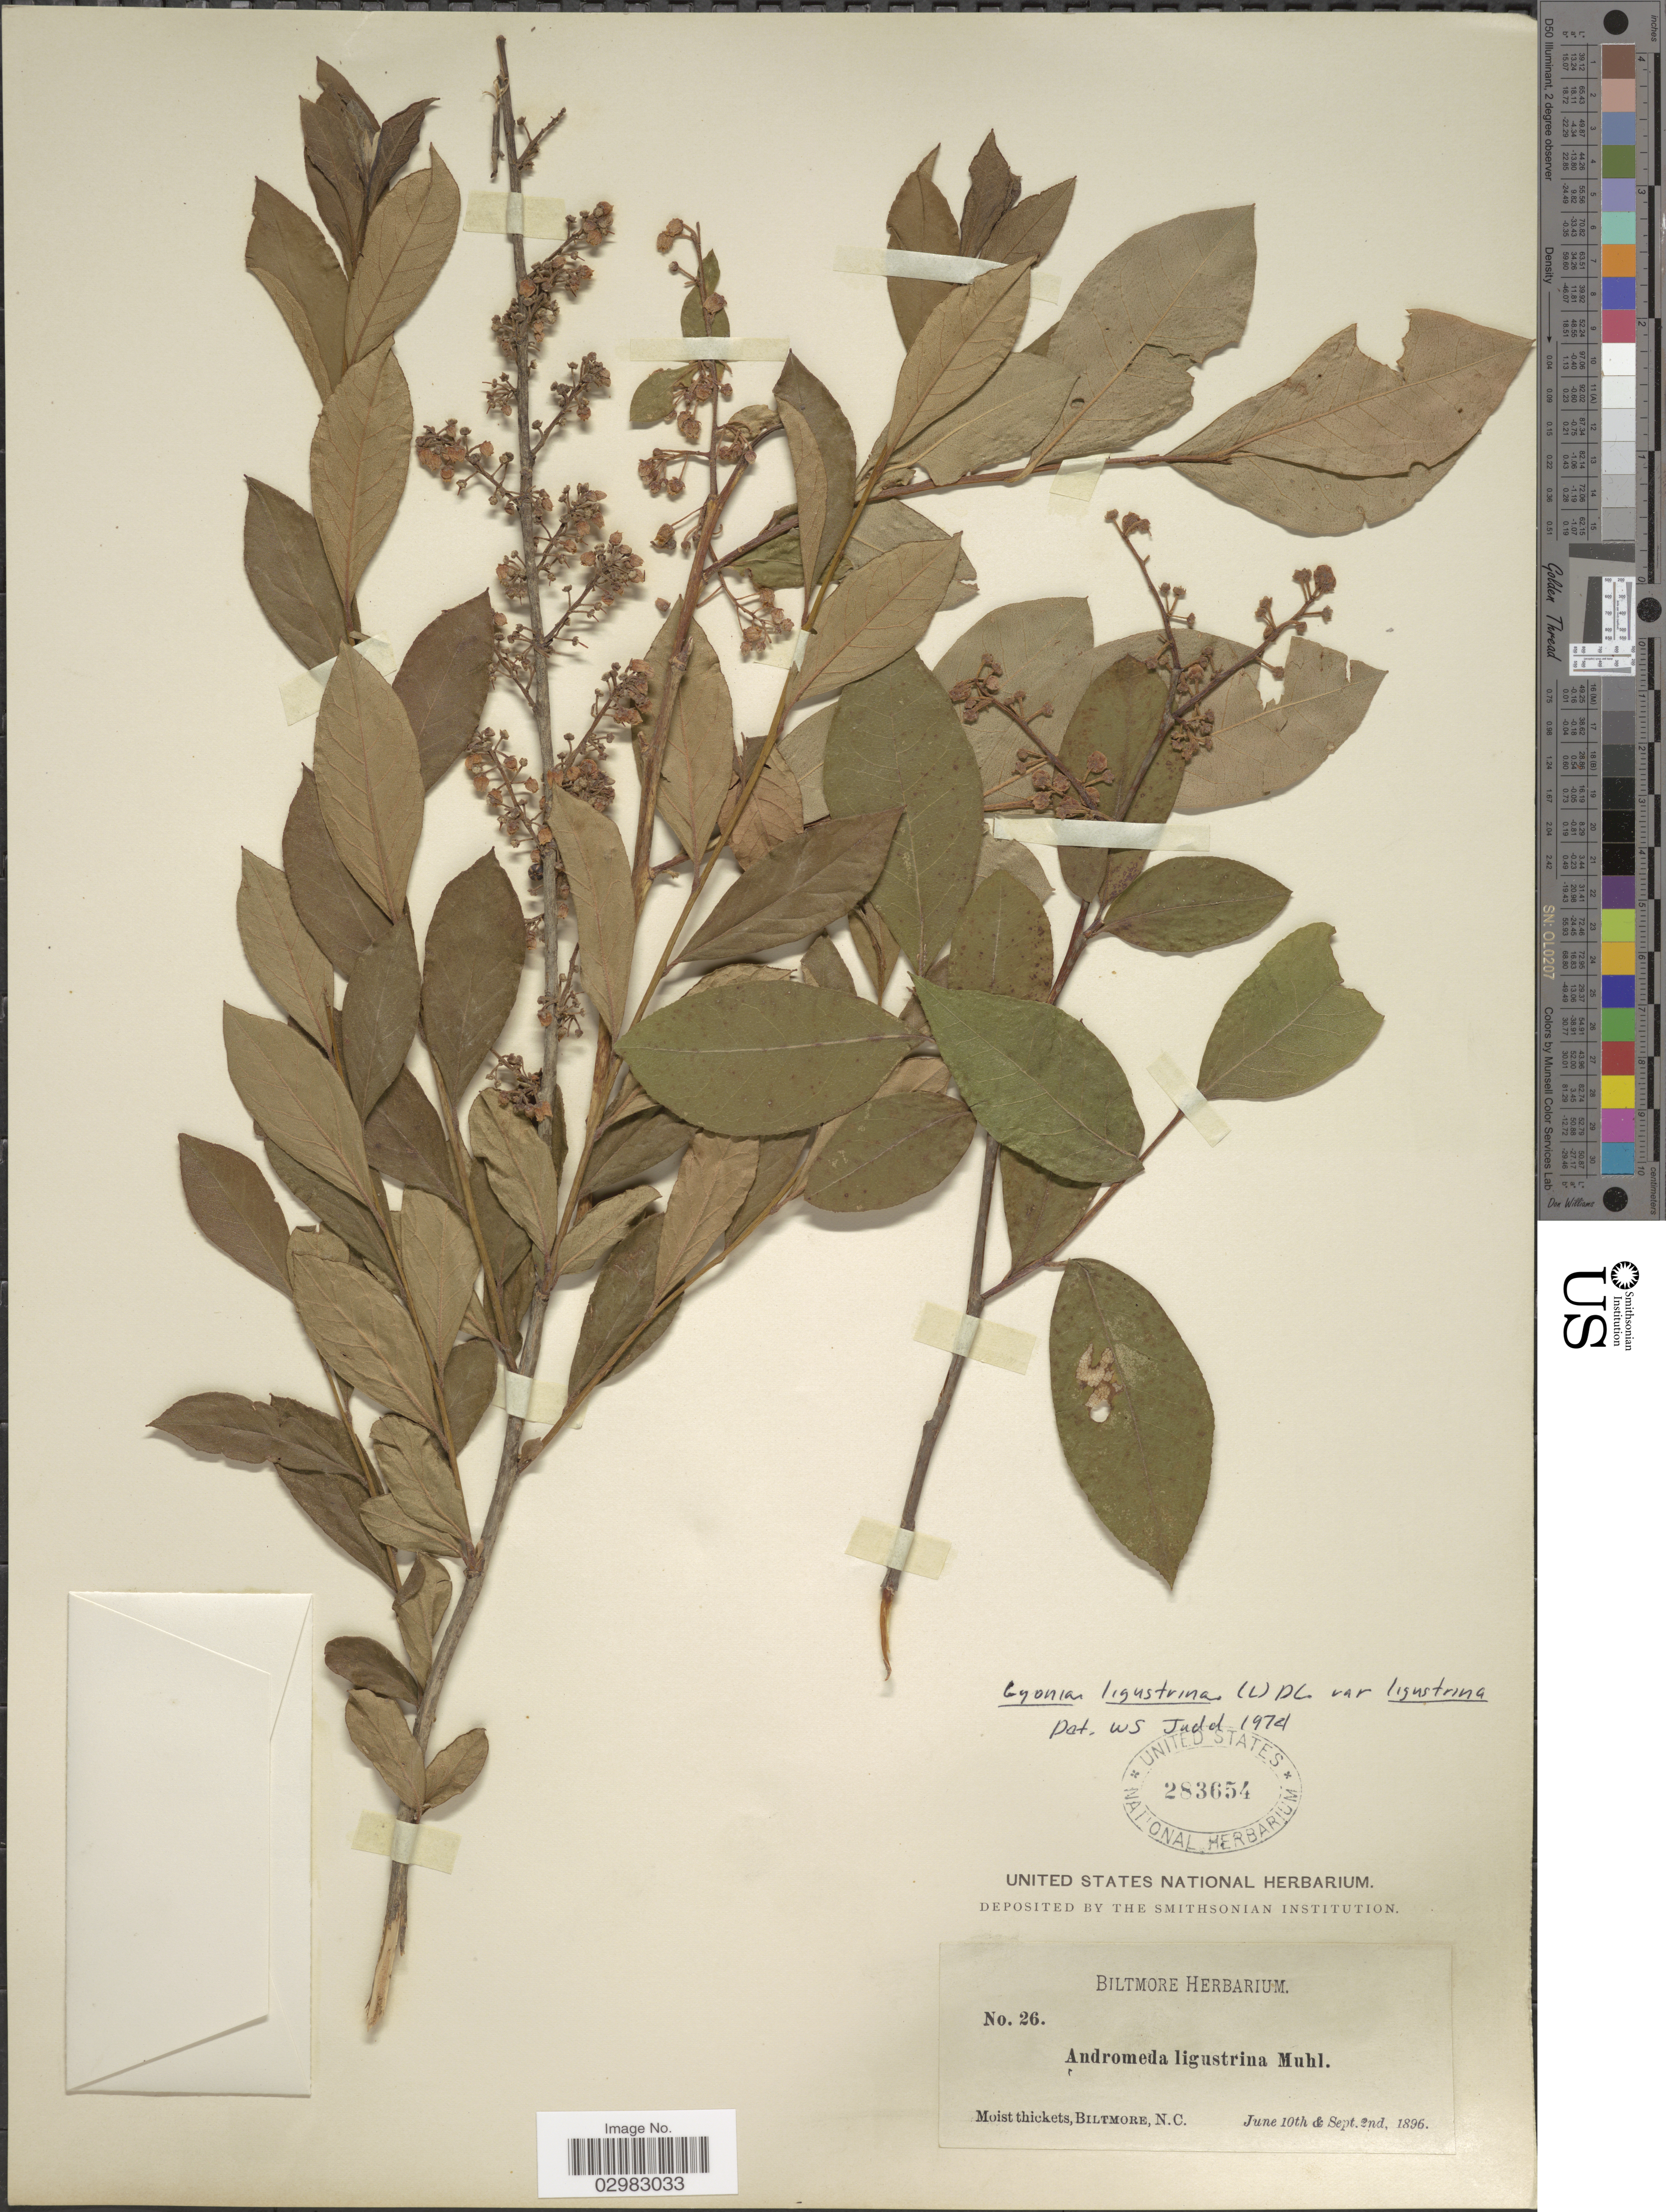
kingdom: Plantae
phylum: Tracheophyta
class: Magnoliopsida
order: Ericales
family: Ericaceae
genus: Lyonia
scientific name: Lyonia ligustrina var. ligustrina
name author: (L.) DC.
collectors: ex herb. Biltmore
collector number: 26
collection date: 1896-06-10/1896-09-02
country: United States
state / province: North Carolina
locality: Biltmore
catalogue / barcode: US 283654